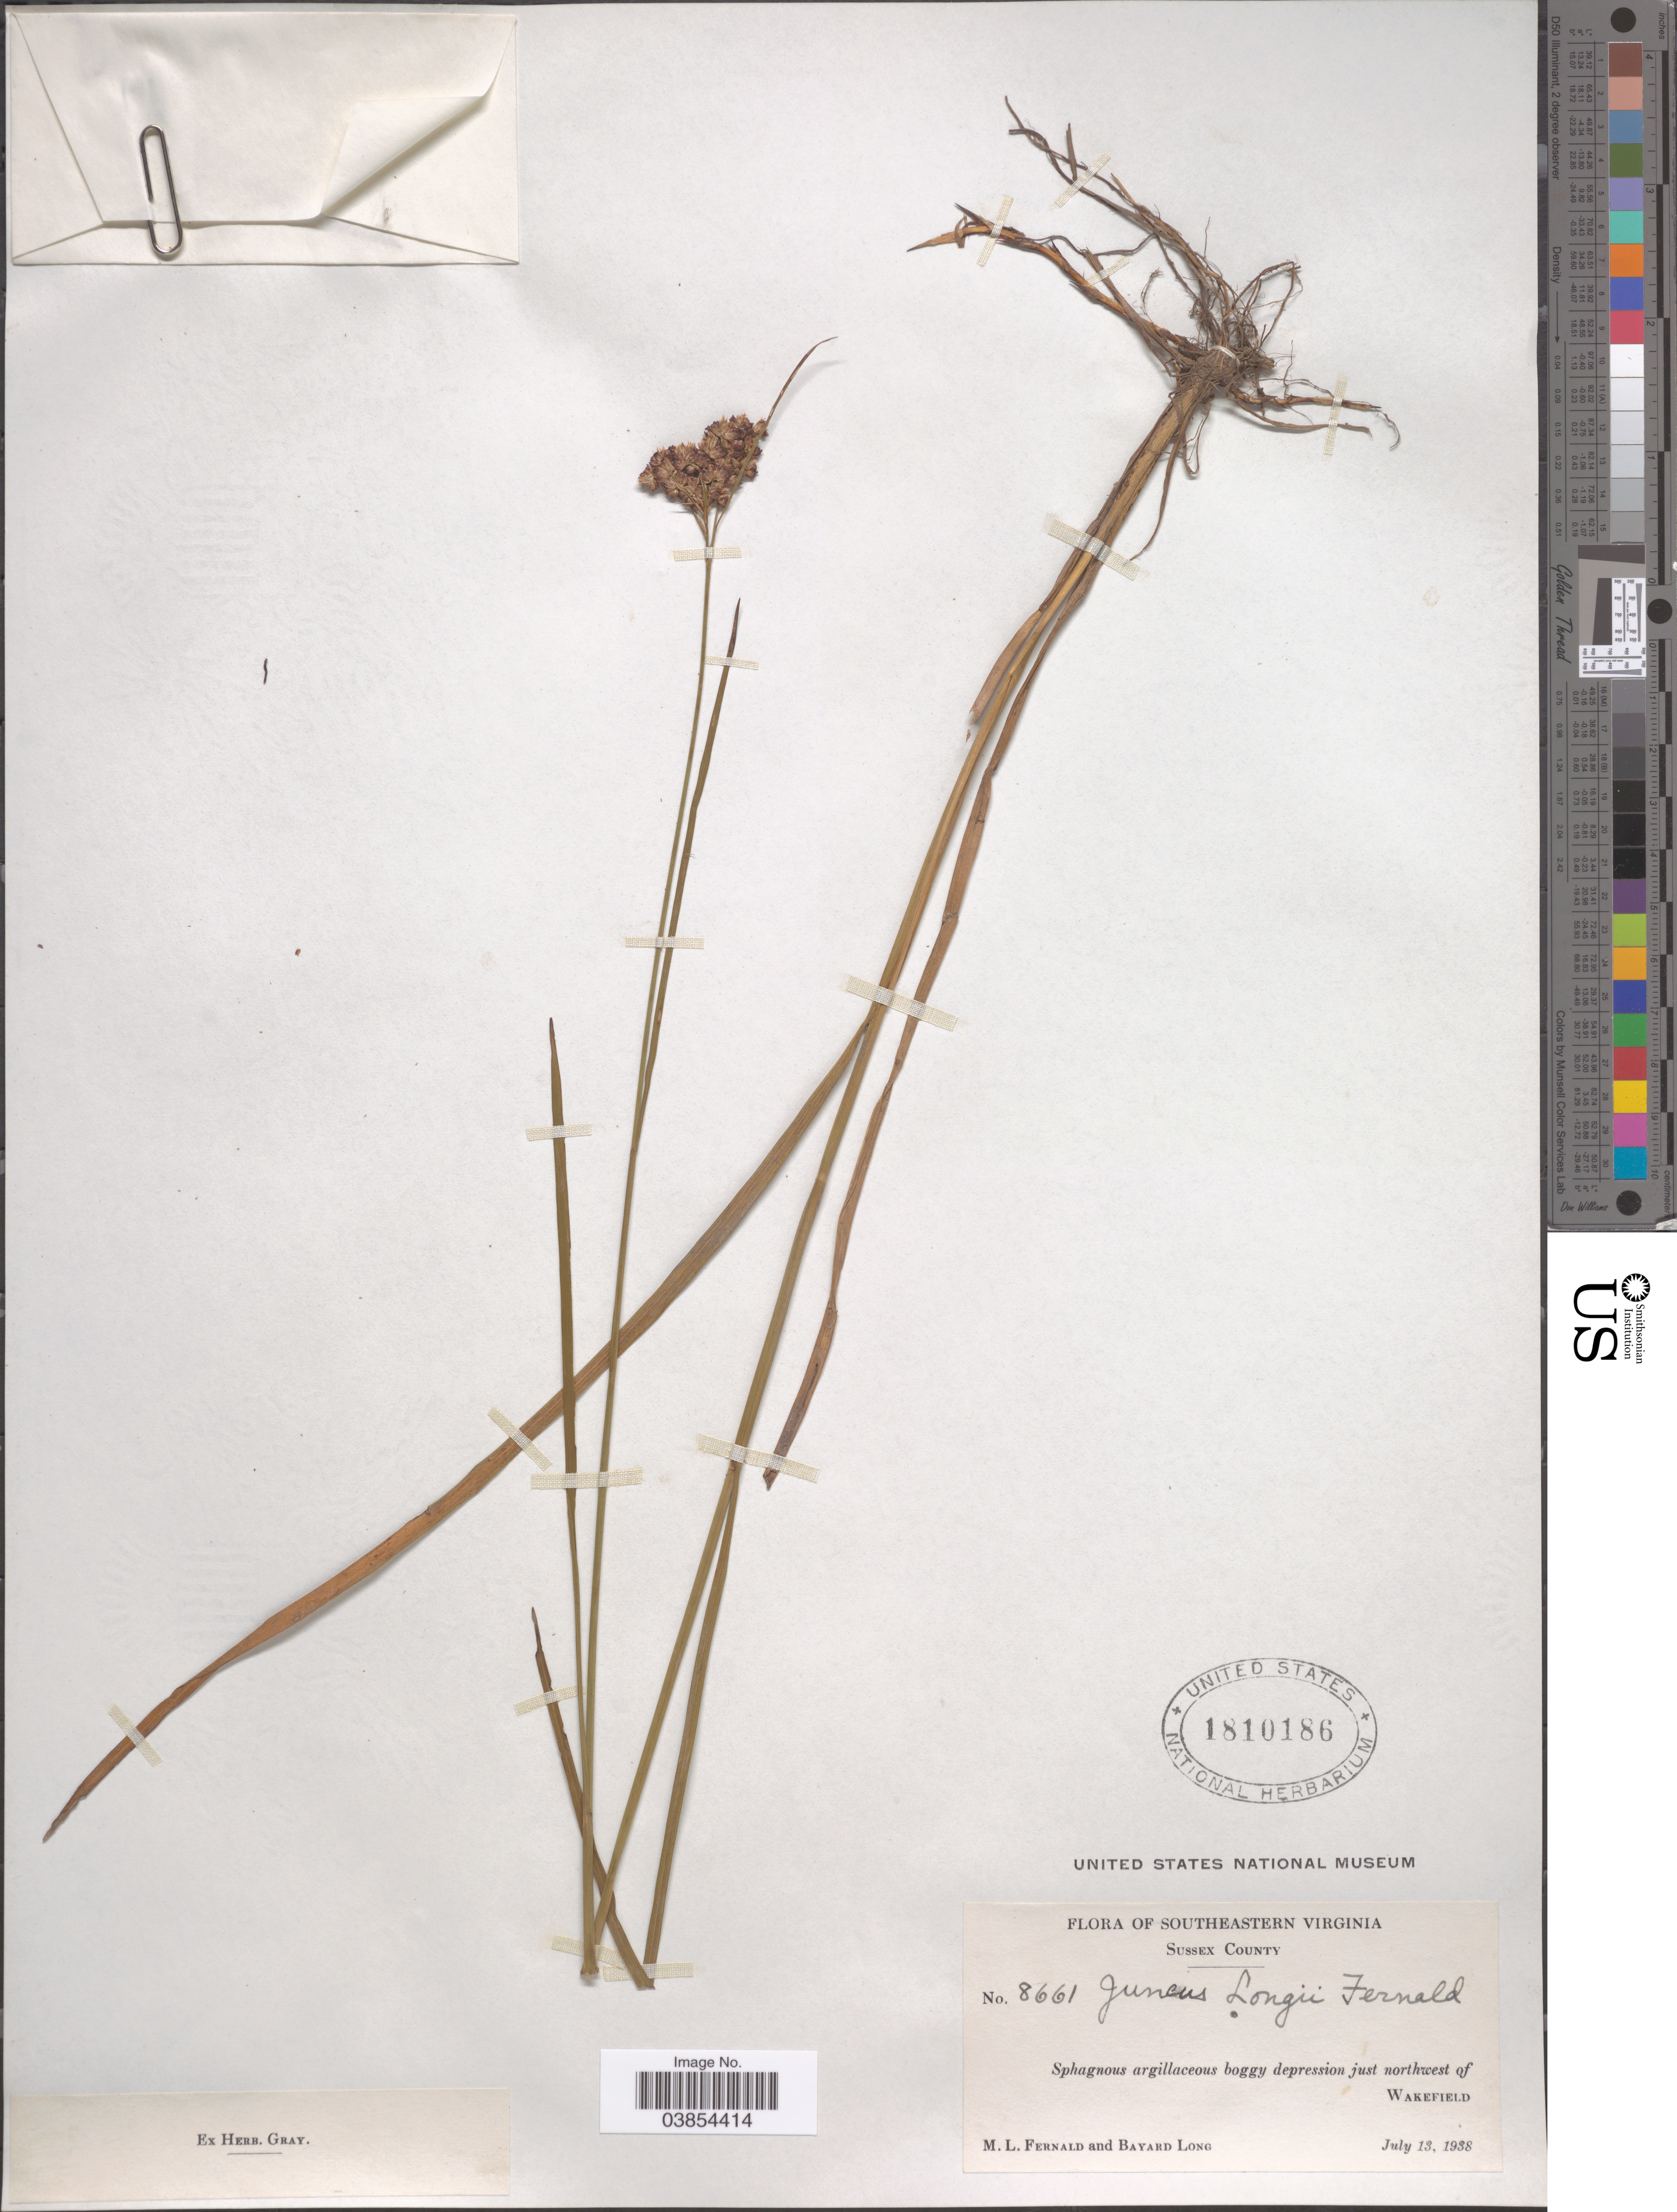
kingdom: Plantae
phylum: Tracheophyta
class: Liliopsida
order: Poales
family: Juncaceae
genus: Juncus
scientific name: Juncus longii Fernald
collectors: M. L. Fernald & B. Long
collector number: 8661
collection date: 1938-07-13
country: United States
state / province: Virginia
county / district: Sussex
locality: Southeastern Virginia. Sussex County. Northwest of Wakefield.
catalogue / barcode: US 1810186